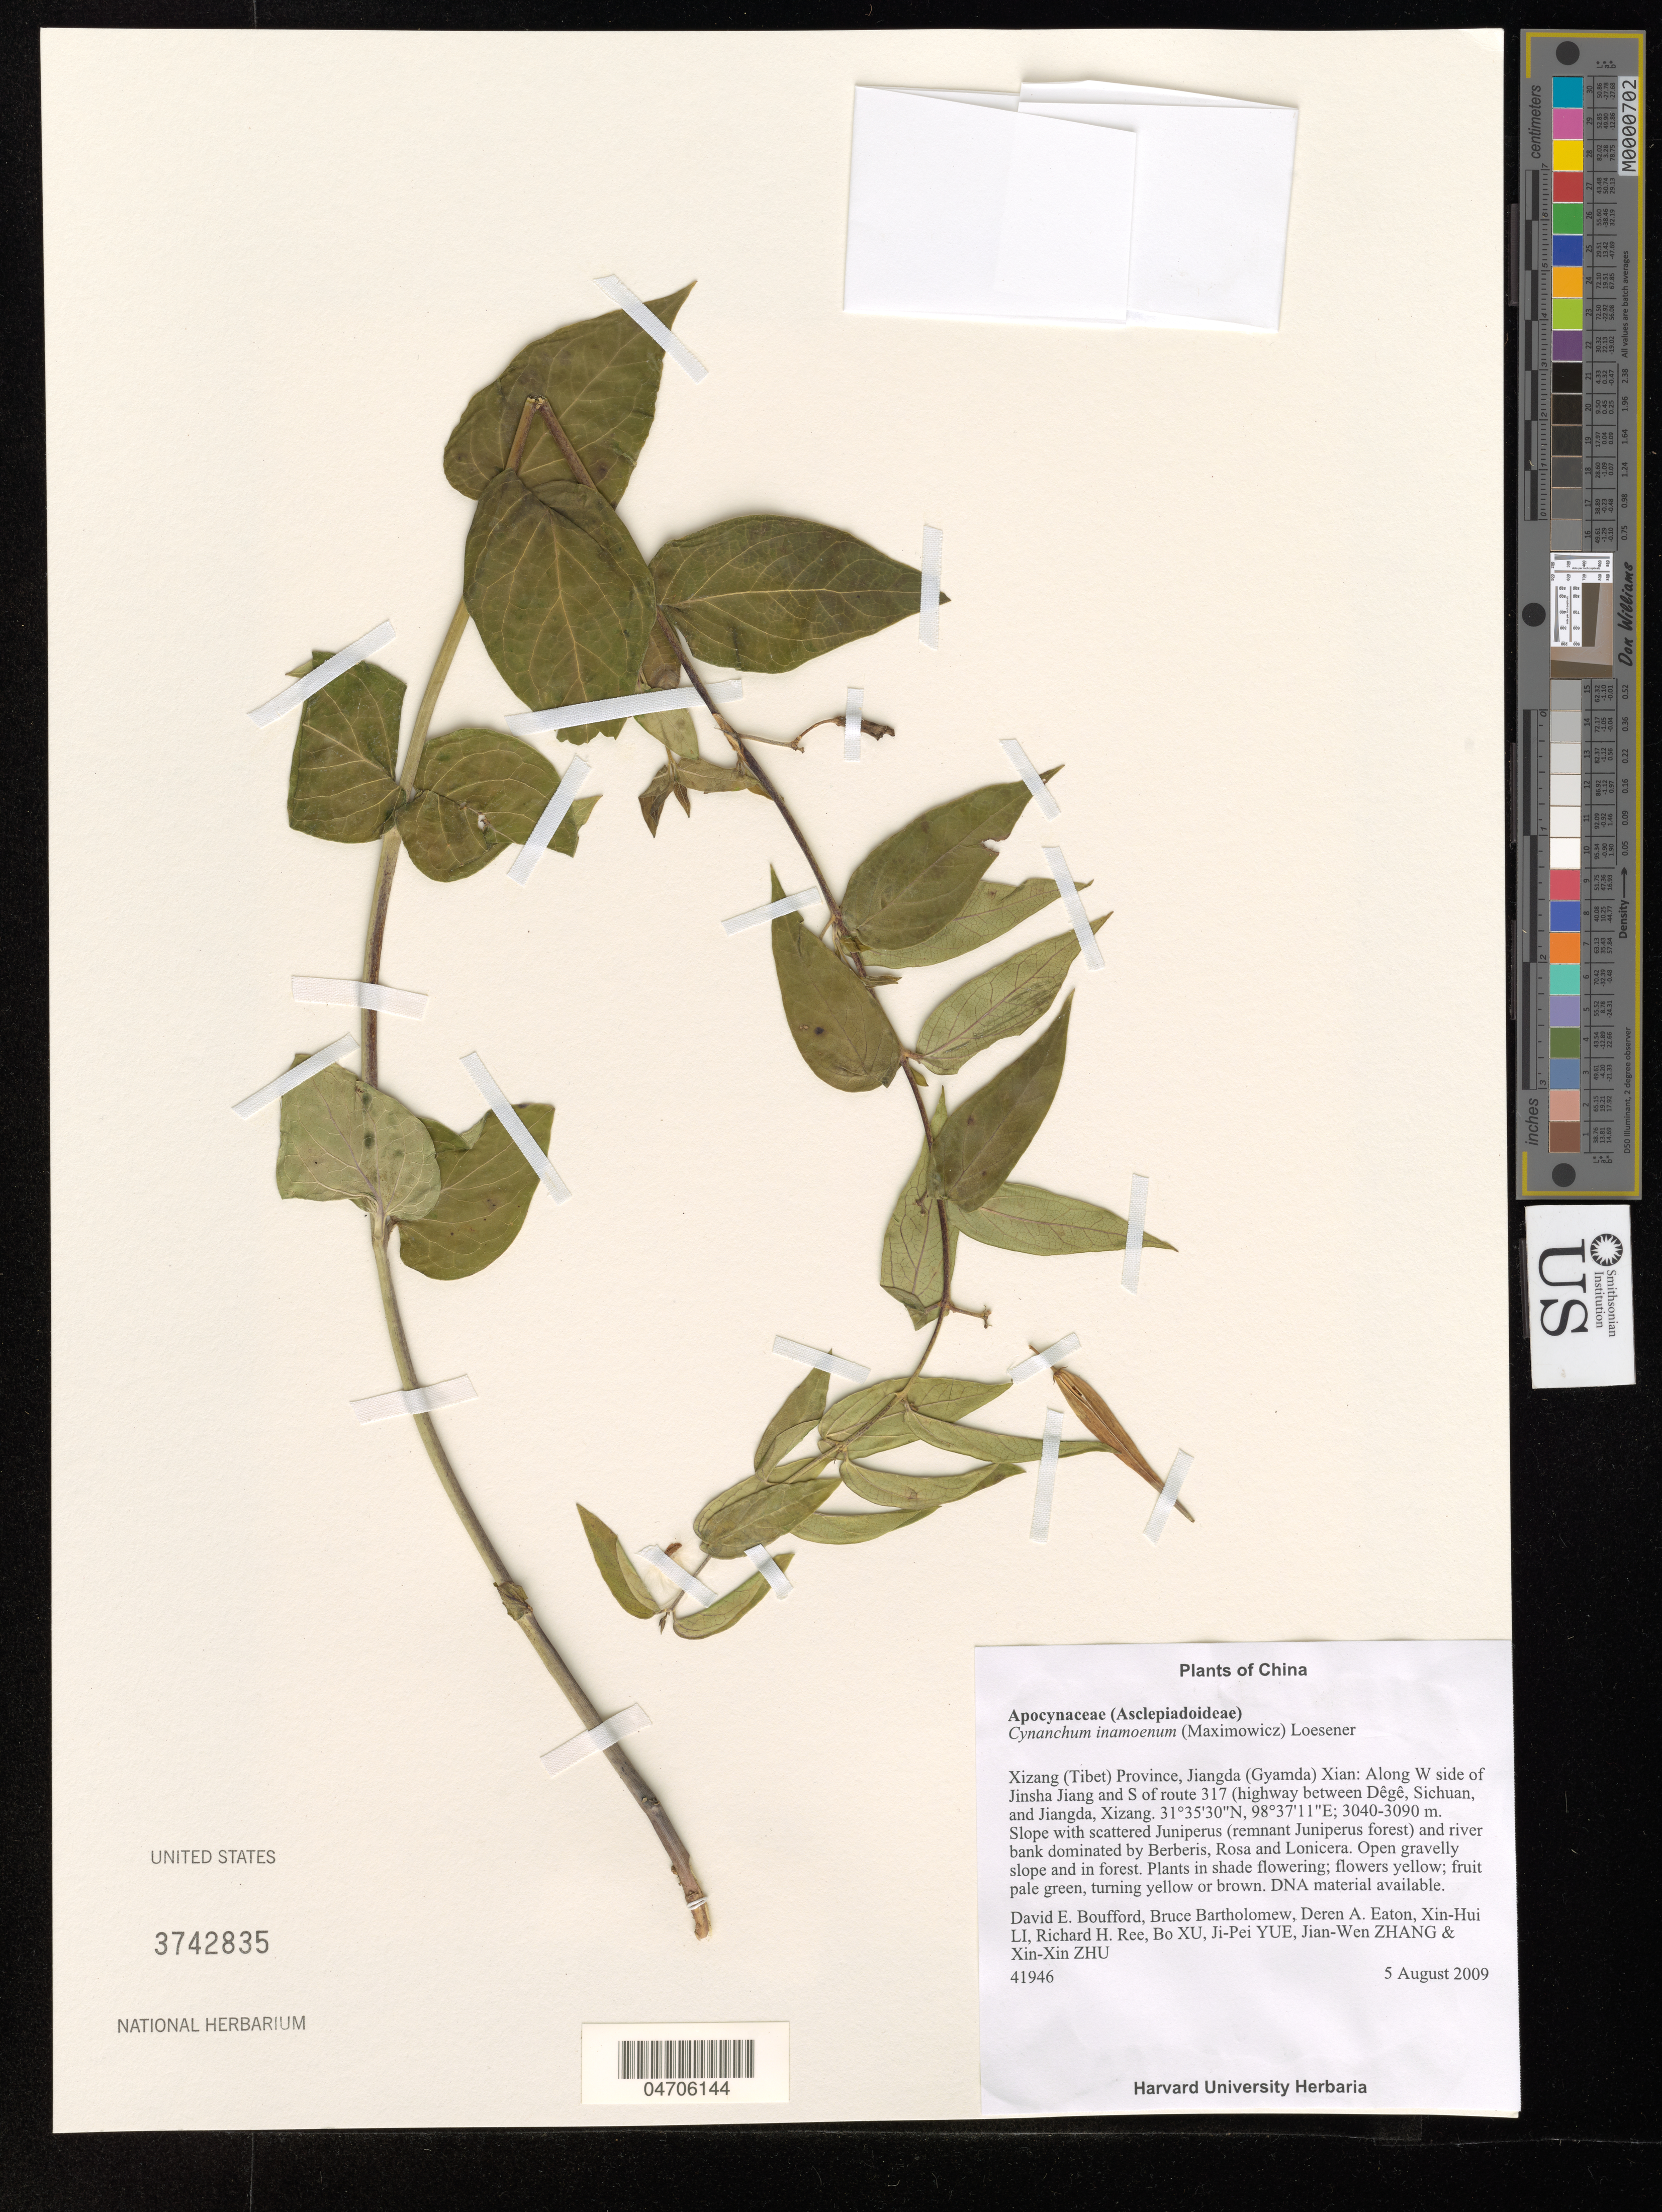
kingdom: Plantae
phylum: Tracheophyta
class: Magnoliopsida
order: Gentianales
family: Apocynaceae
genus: Cynanchum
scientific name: Cynanchum inamoenum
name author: (Maxim.) Loes.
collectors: D. E. Boufford, B. Bartholomew, D. Eaton, X. Li & et al.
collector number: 41946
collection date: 2009-08-05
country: China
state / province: Xizang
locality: (Tibet), Jiangda (Gyamada) Xian: Along W side of Jinsha Jiang and S of route 317 (highway between Dêgê, Sichuan, and Jiangda, Xizang.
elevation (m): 3040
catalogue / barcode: US 3742835